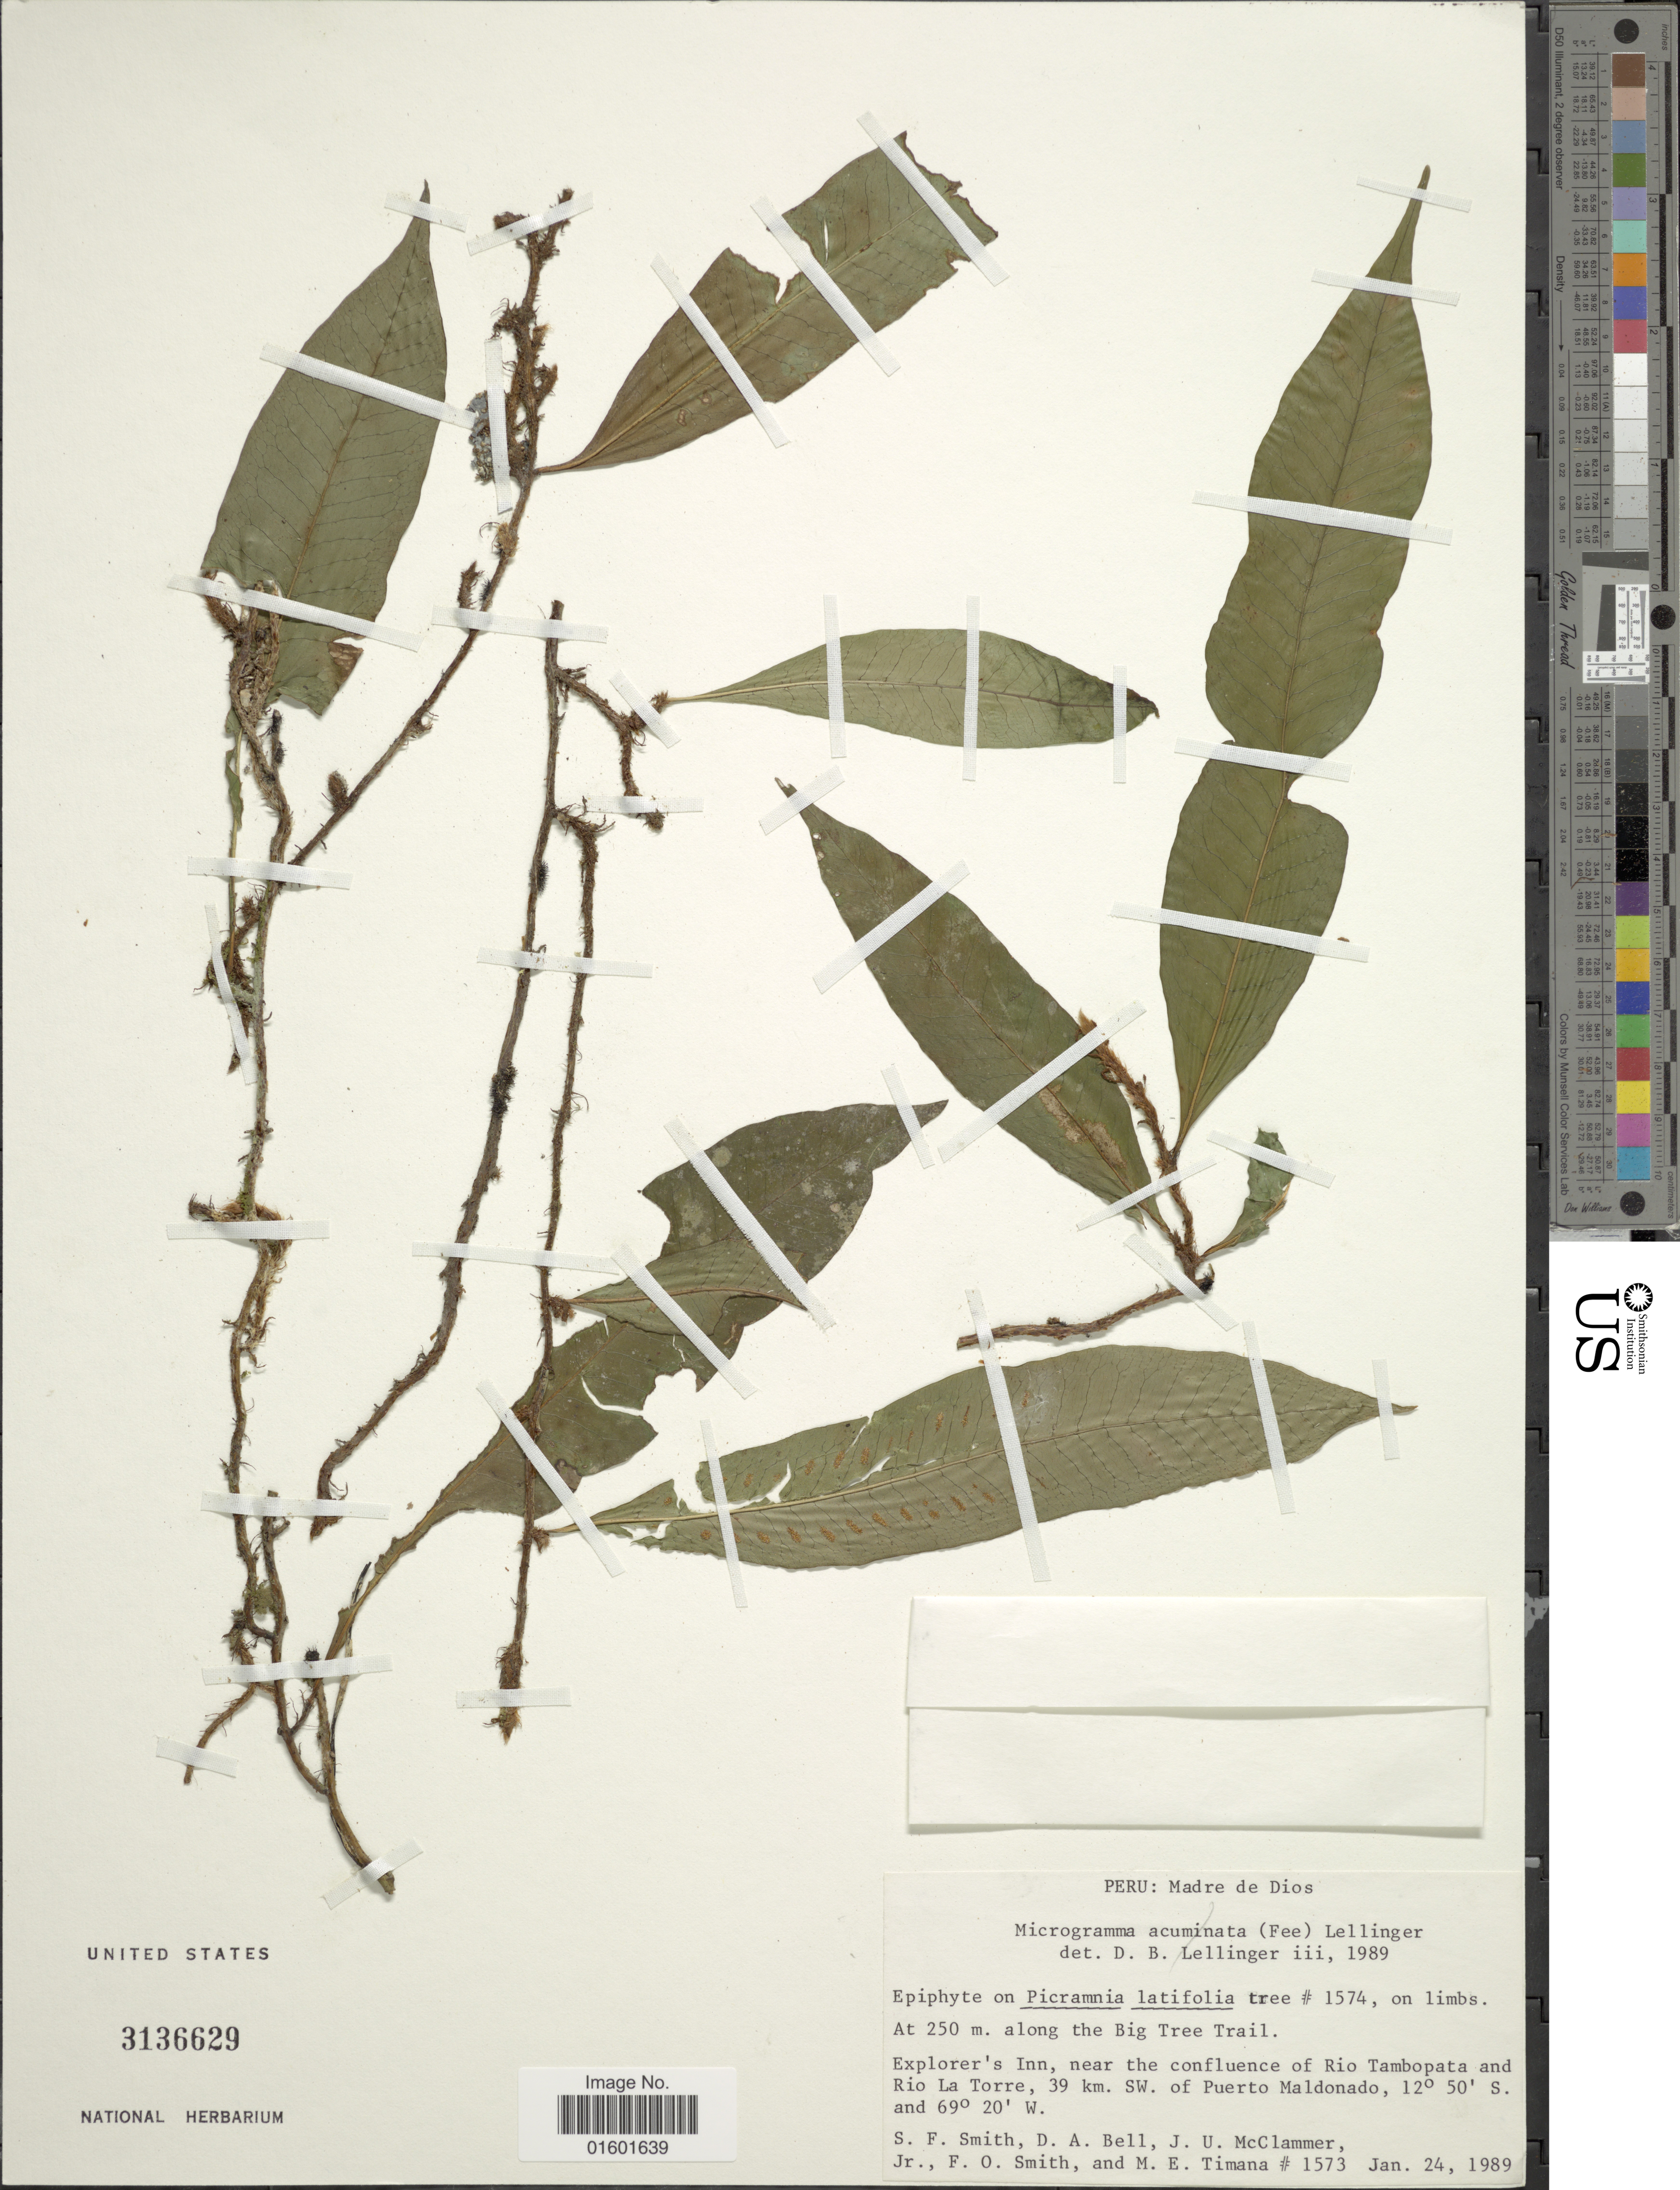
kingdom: Plantae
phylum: Tracheophyta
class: Polypodiopsida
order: Polypodiales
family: Polypodiaceae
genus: Microgramma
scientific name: Microgramma persicariifolia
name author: (Schrad.) C. Presl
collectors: S.F. Smith, D. A. Bell, J. McClammer Jr. & F. Smith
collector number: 1573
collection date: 1989-01-24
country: Peru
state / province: Madre de Dios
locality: Along the Big Tree Trail. Explorer's Inn, near the confluence of Rio Tambopata and Rio La Torre, 39 km. SW. of Puerto Maldonado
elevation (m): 250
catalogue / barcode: US 3136629